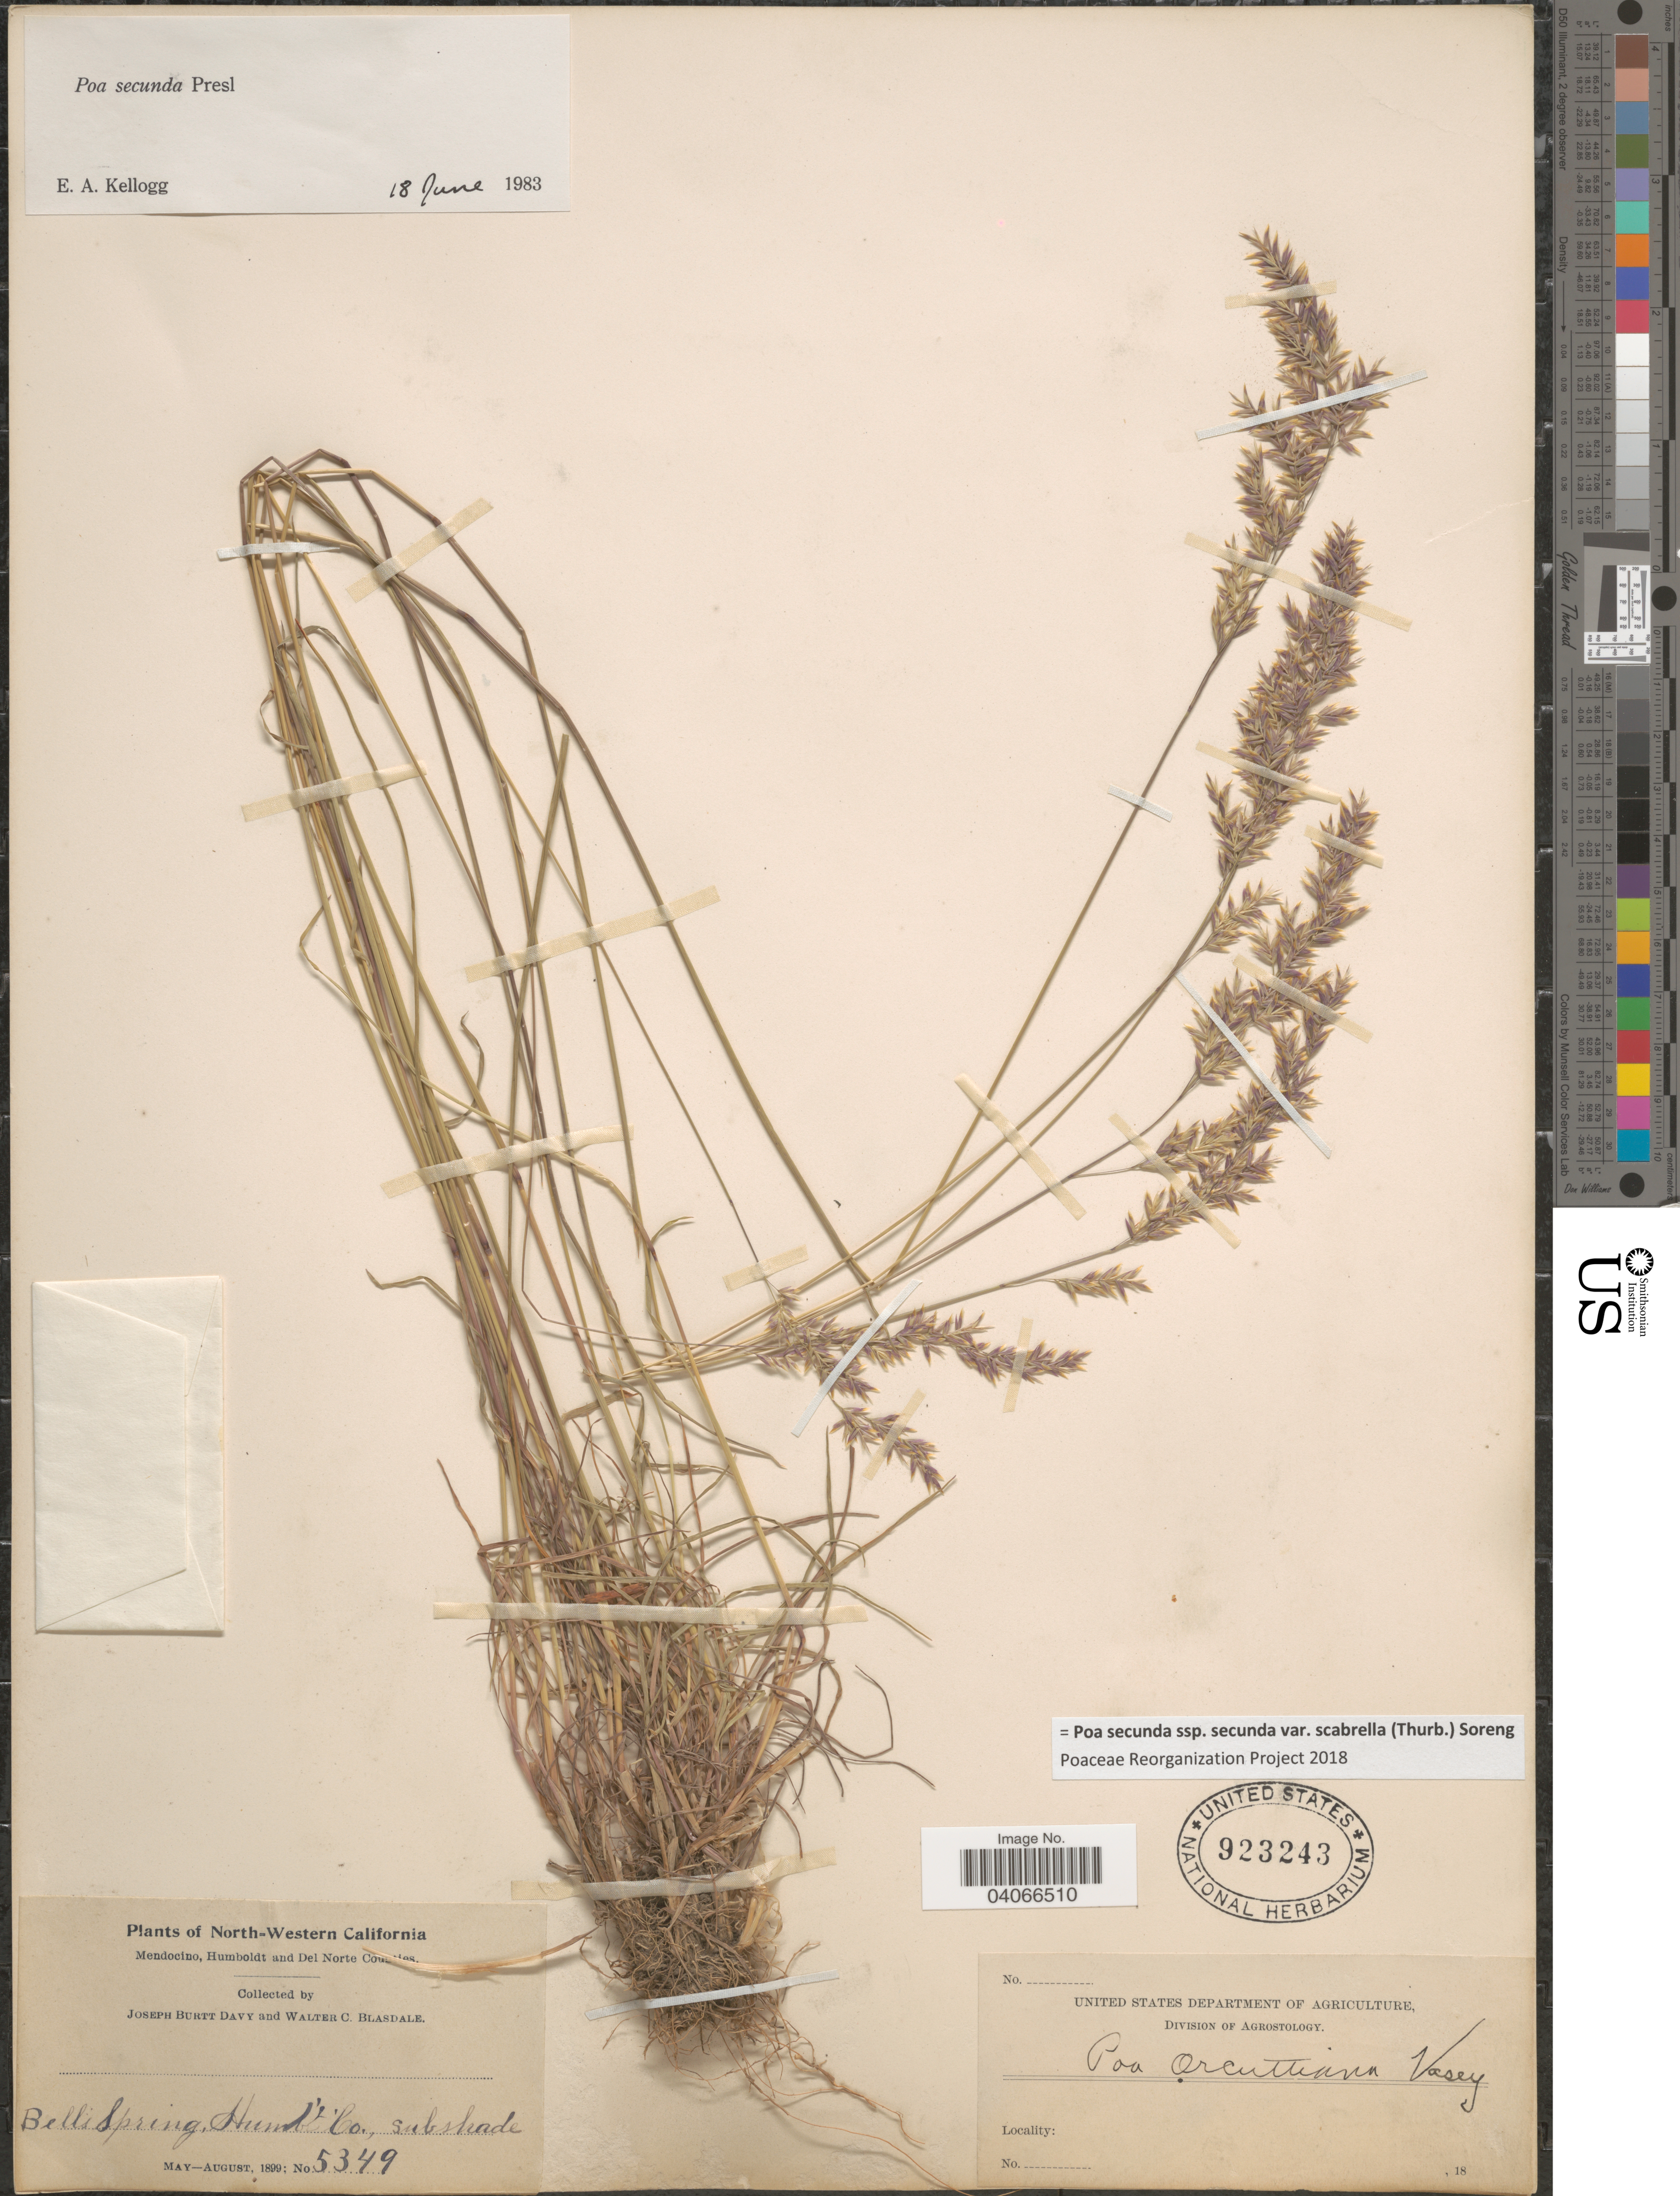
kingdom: Plantae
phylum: Tracheophyta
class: Liliopsida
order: Poales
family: Poaceae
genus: Poa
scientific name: Poa secunda subsp. secunda var. scabrella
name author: (Thurb.) Soreng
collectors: J. Burtt Davy & W. Blasdale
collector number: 5349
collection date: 1899-05/1899-08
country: United States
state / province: California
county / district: Humboldt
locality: North-Western California. Bell's Spring, Humb't Co.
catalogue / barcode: US 923243